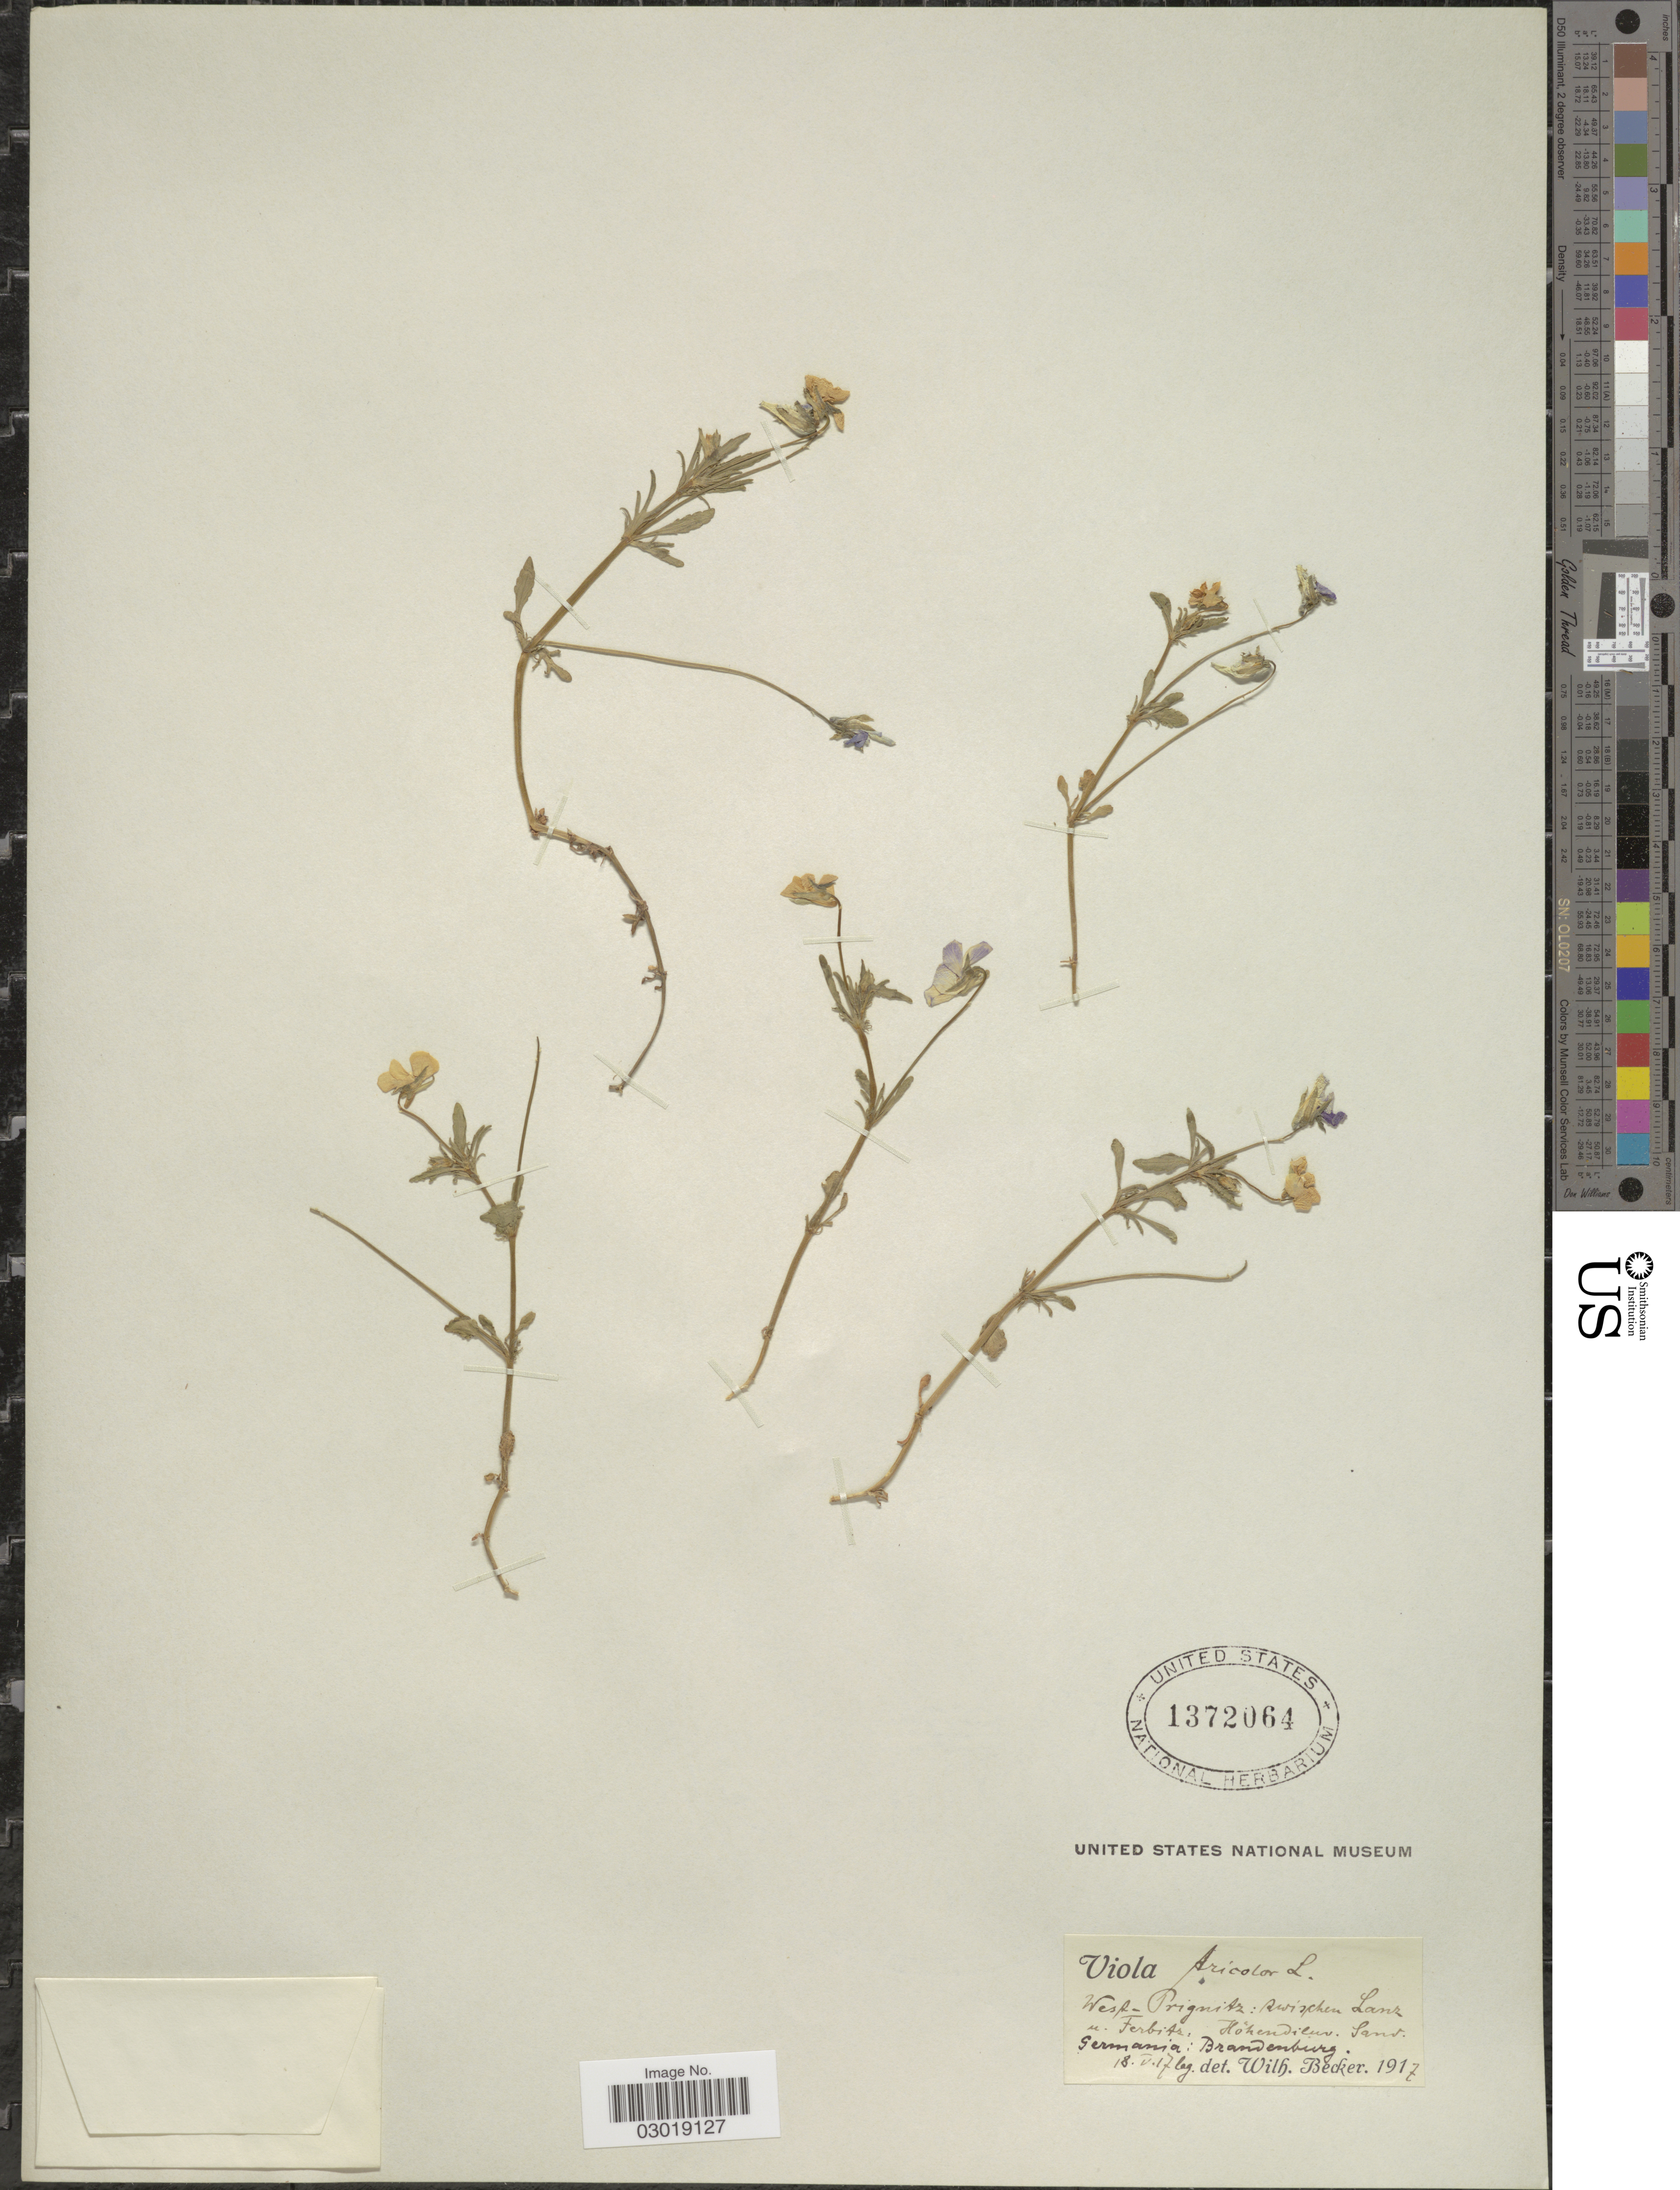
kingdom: Plantae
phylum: Tracheophyta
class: Magnoliopsida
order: Malpighiales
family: Violaceae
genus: Viola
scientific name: Viola tricolor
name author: L.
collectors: W. Becker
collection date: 1917-05-18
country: Germany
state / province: Brandenburg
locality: West-Prignitz: swischen Lanz u. Ferbitz: Höhendiluv [interpreted]. Sand.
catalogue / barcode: US 1372064